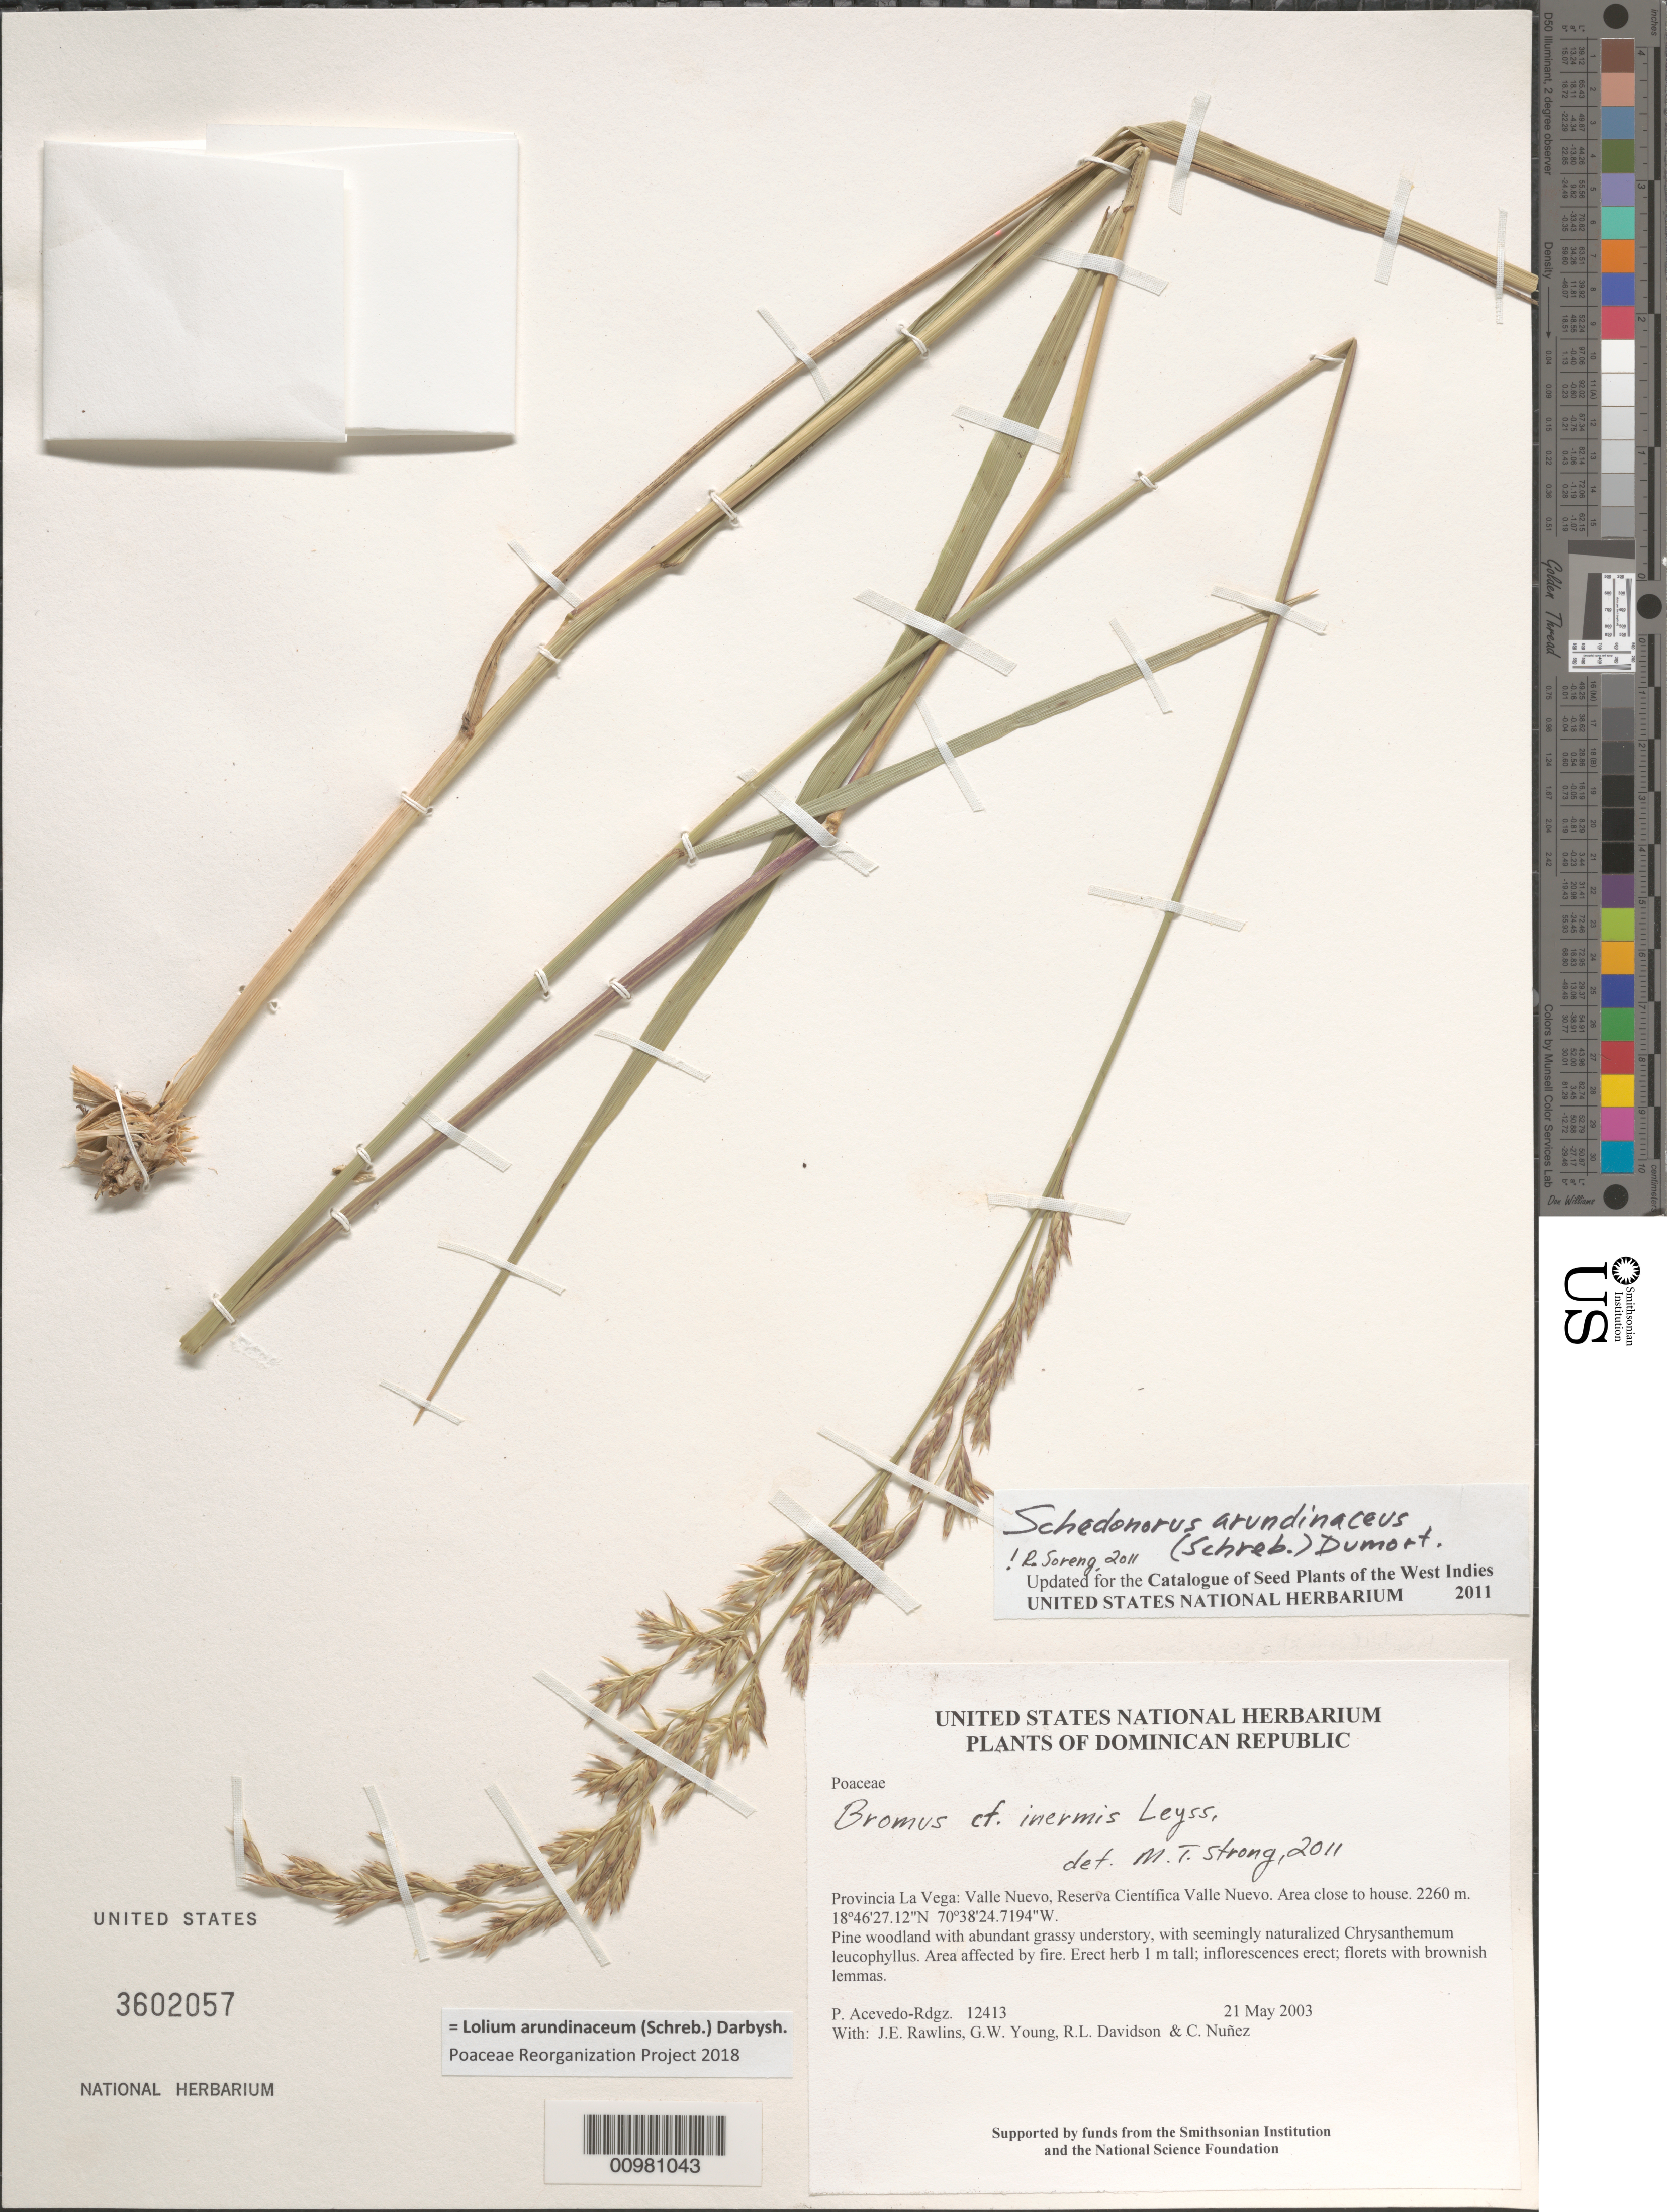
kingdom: Plantae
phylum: Tracheophyta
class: Liliopsida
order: Poales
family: Poaceae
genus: Lolium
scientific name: Lolium arundinaceum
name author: (Schreb.) Darbysh.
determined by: Poaceae Reorganization Project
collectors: P. Acevedo-Rodr., J. Rawlins, G. Young, R. Davidson & C. Nunez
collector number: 12413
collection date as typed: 21 May 2003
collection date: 2003-05-21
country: Dominican Republic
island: Hispaniola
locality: Provincia La Vega: Valle Nuevo, Reserva Científica Valle Nuevo. Area close to house.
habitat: Pine woodland with abundant grassy understory, with seemingly naturalized Chrysanthemum leucophyllus. Area affected by fire.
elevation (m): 2260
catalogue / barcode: US 3602057